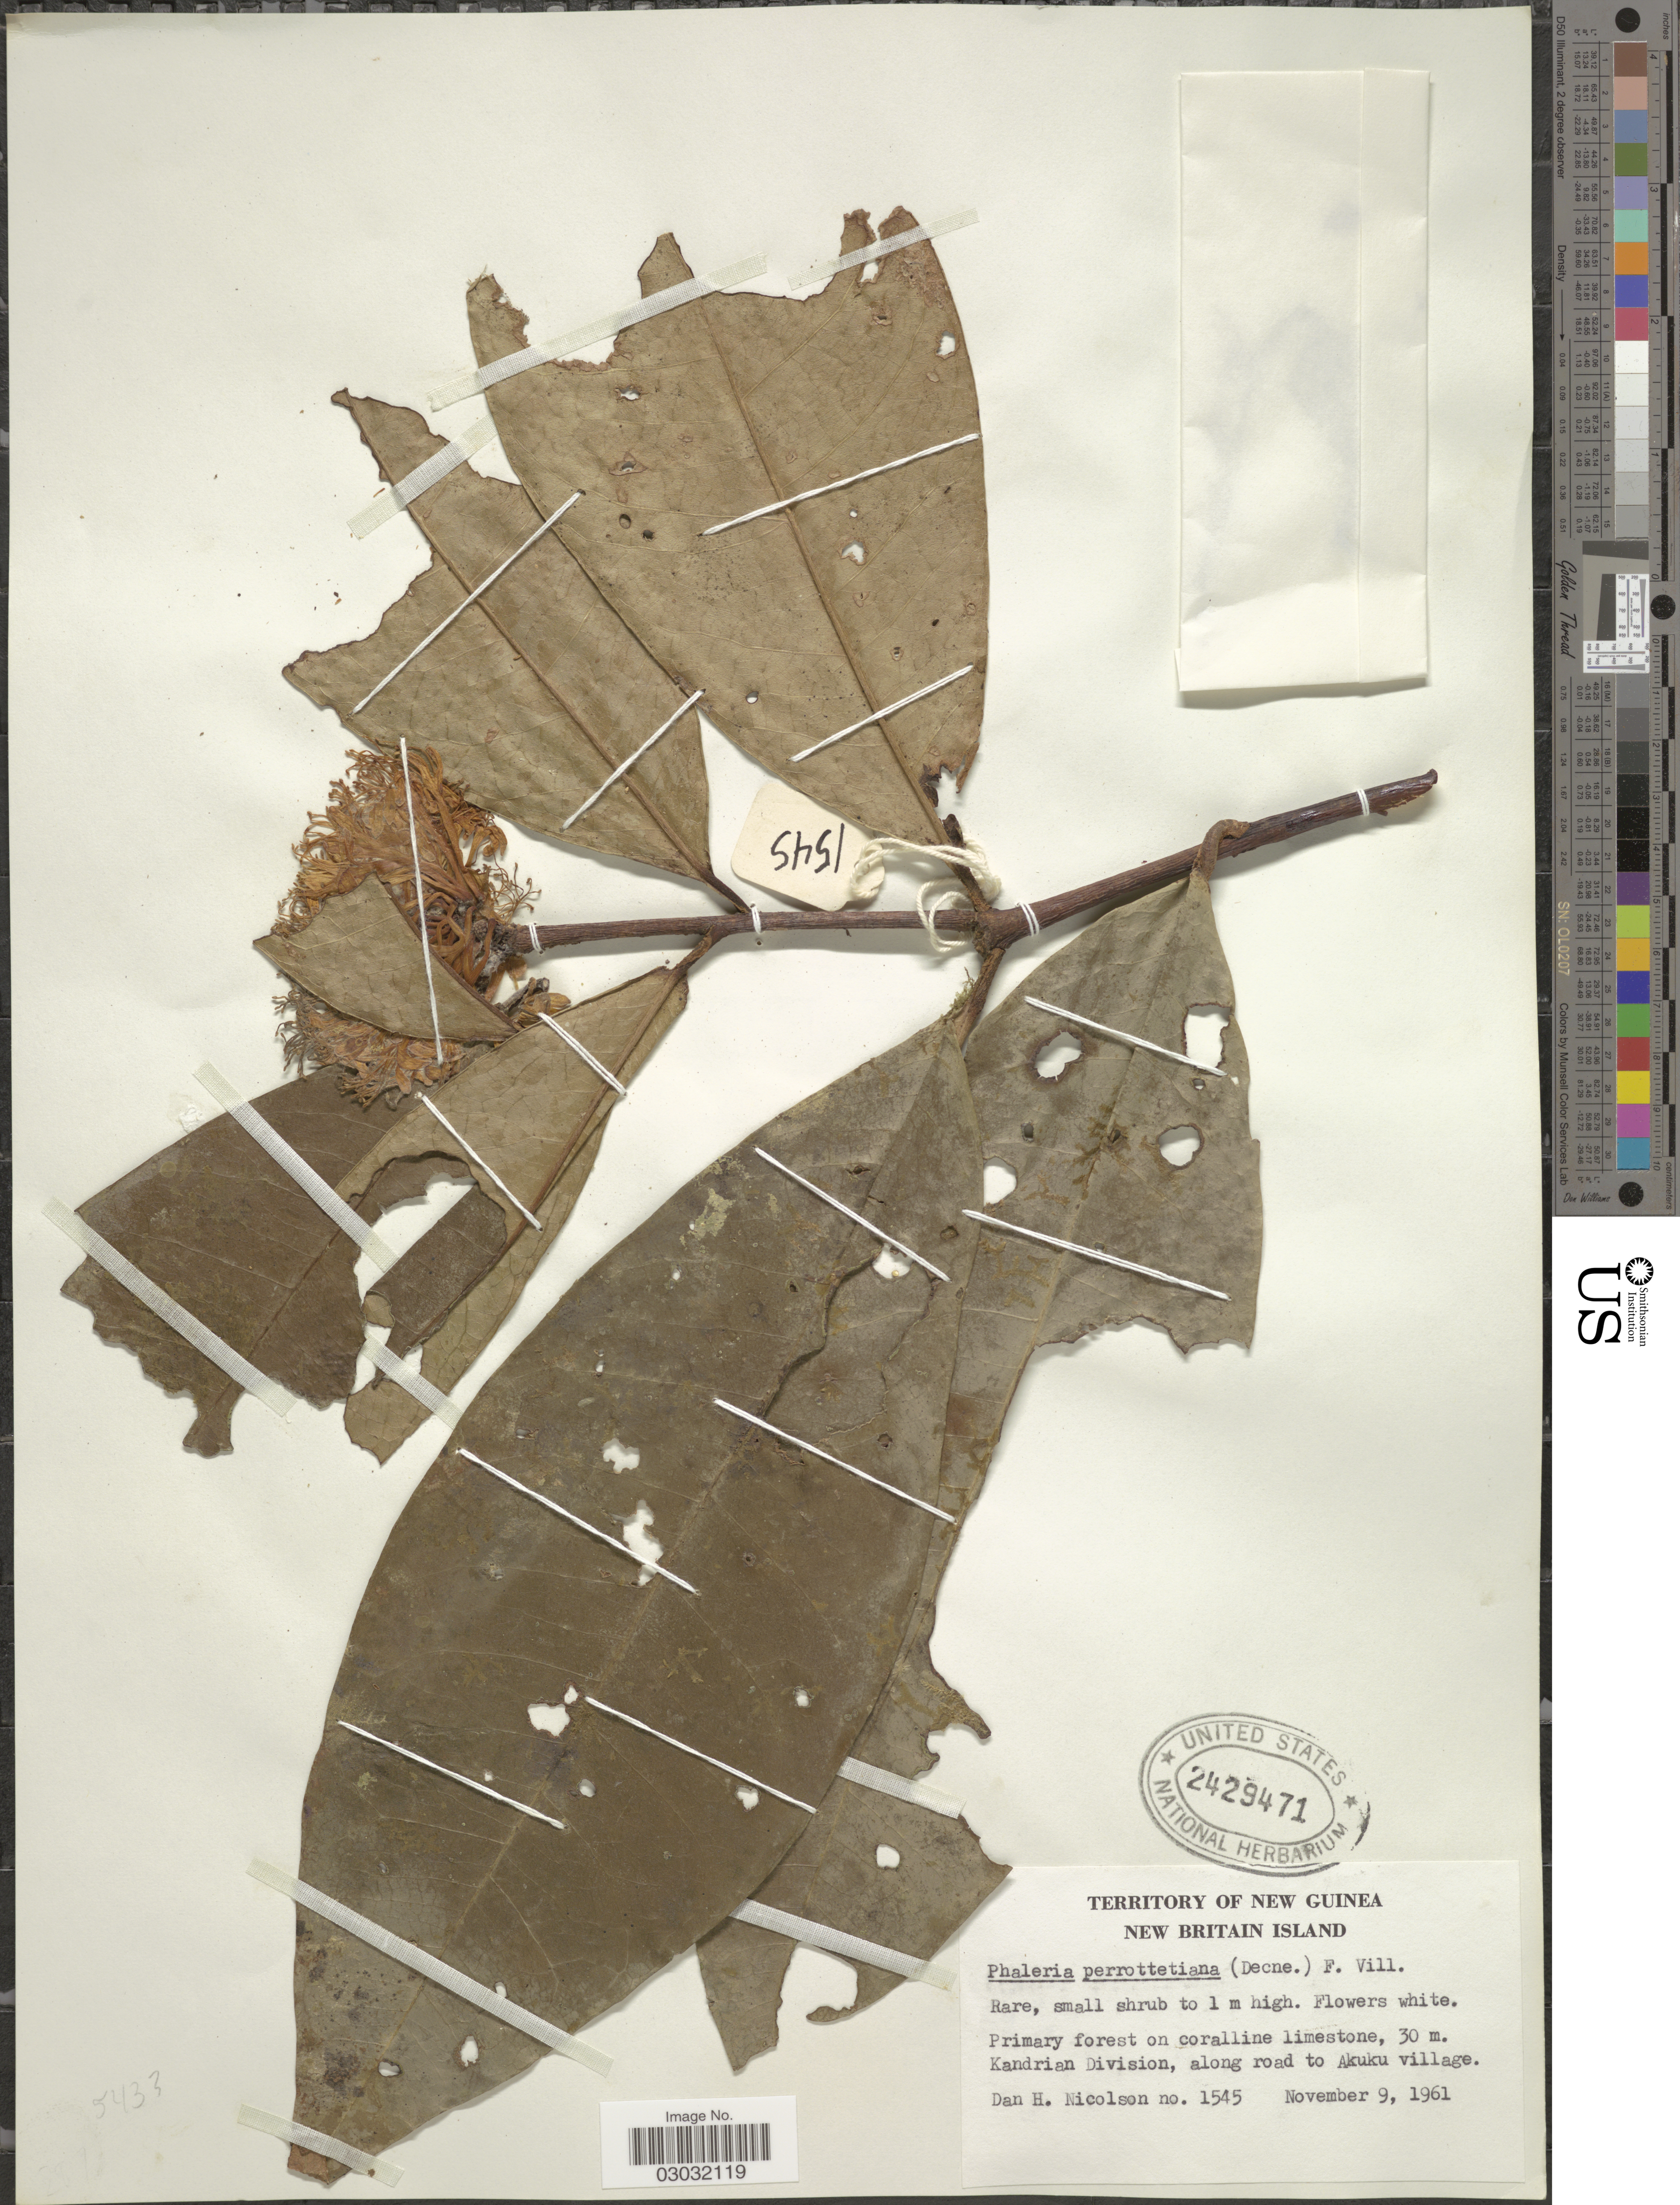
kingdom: Plantae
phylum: Tracheophyta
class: Magnoliopsida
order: Malvales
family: Thymelaeaceae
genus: Phaleria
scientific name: Phaleria perrottetiana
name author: (Decne.) Fern.-Vill.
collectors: D. H. Nicolson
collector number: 1545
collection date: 1961-11-09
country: Papua New Guinea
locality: Territory of New Guinea, New Britain Island, 30 m. Kandrian Division, along road to Akuku Village.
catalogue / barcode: US 2429471